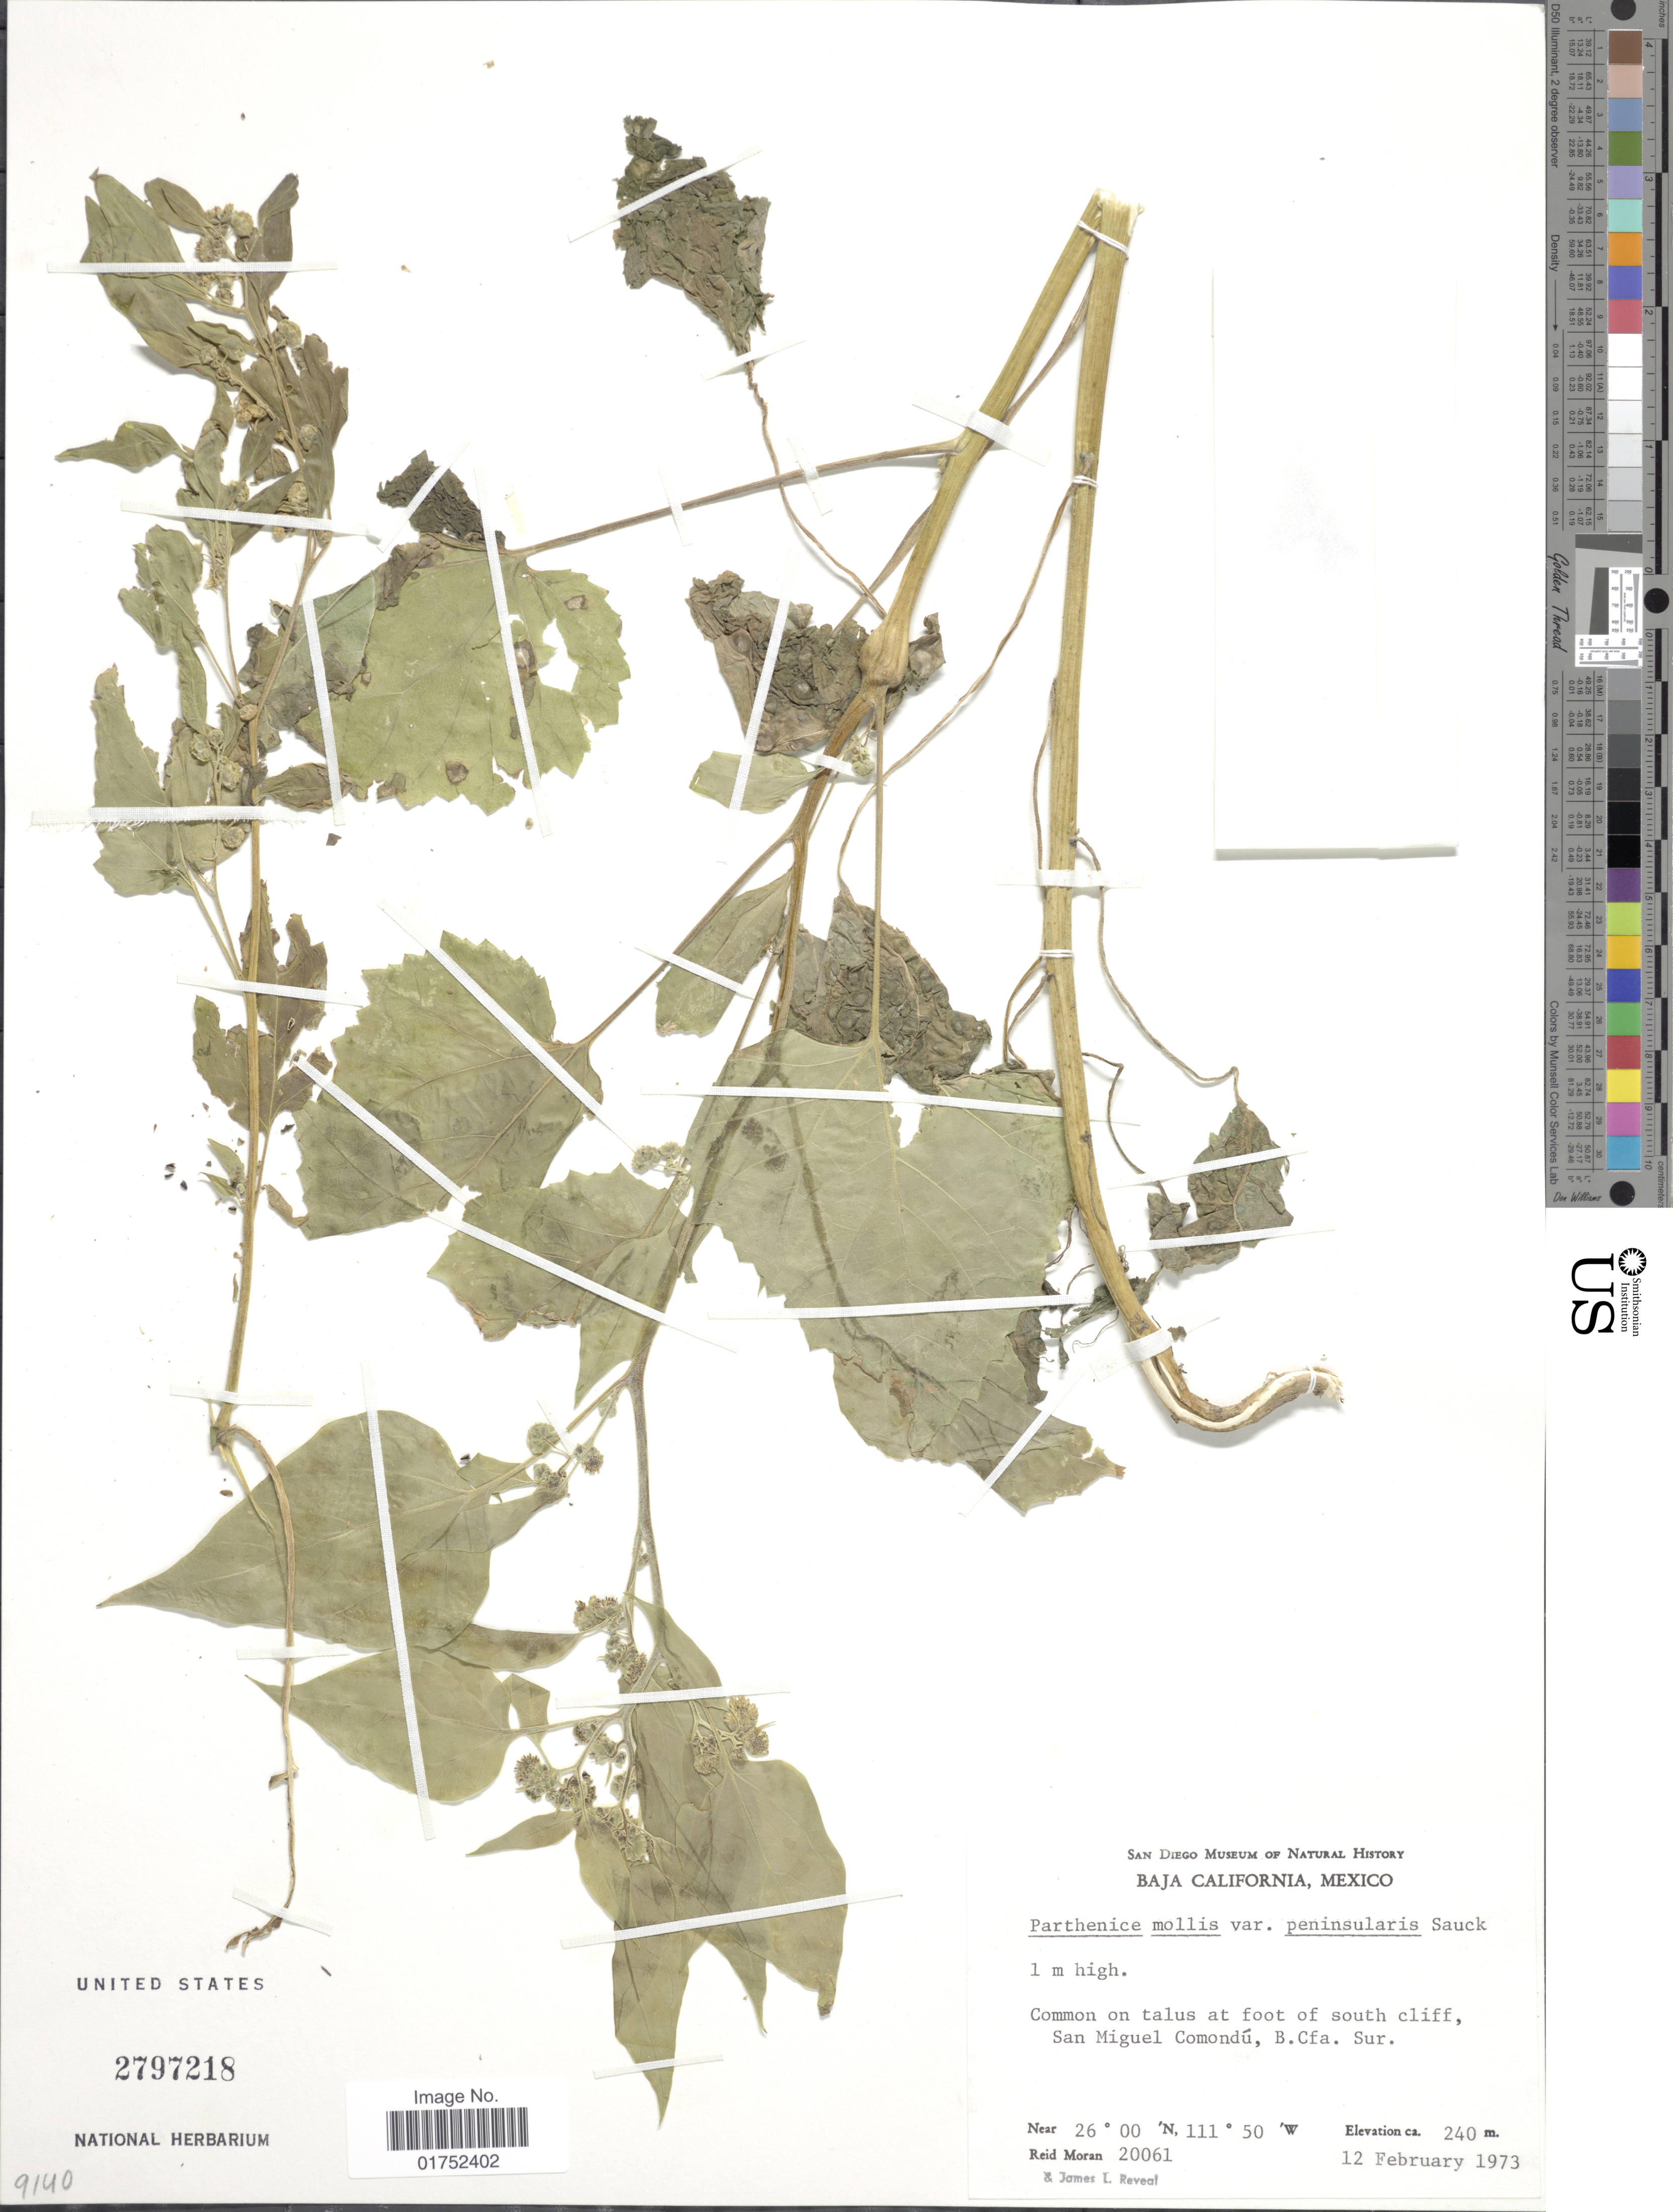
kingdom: Plantae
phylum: Tracheophyta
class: Magnoliopsida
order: Asterales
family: Asteraceae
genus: Parthenice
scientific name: Parthenice mollis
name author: A. Gray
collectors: R. V. Moran & J. L. Reveal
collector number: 20061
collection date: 1973-02-12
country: Mexico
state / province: Baja California Sur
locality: San Miguel Comondu, B. Cfa. Sur.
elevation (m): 240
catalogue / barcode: US 2797218